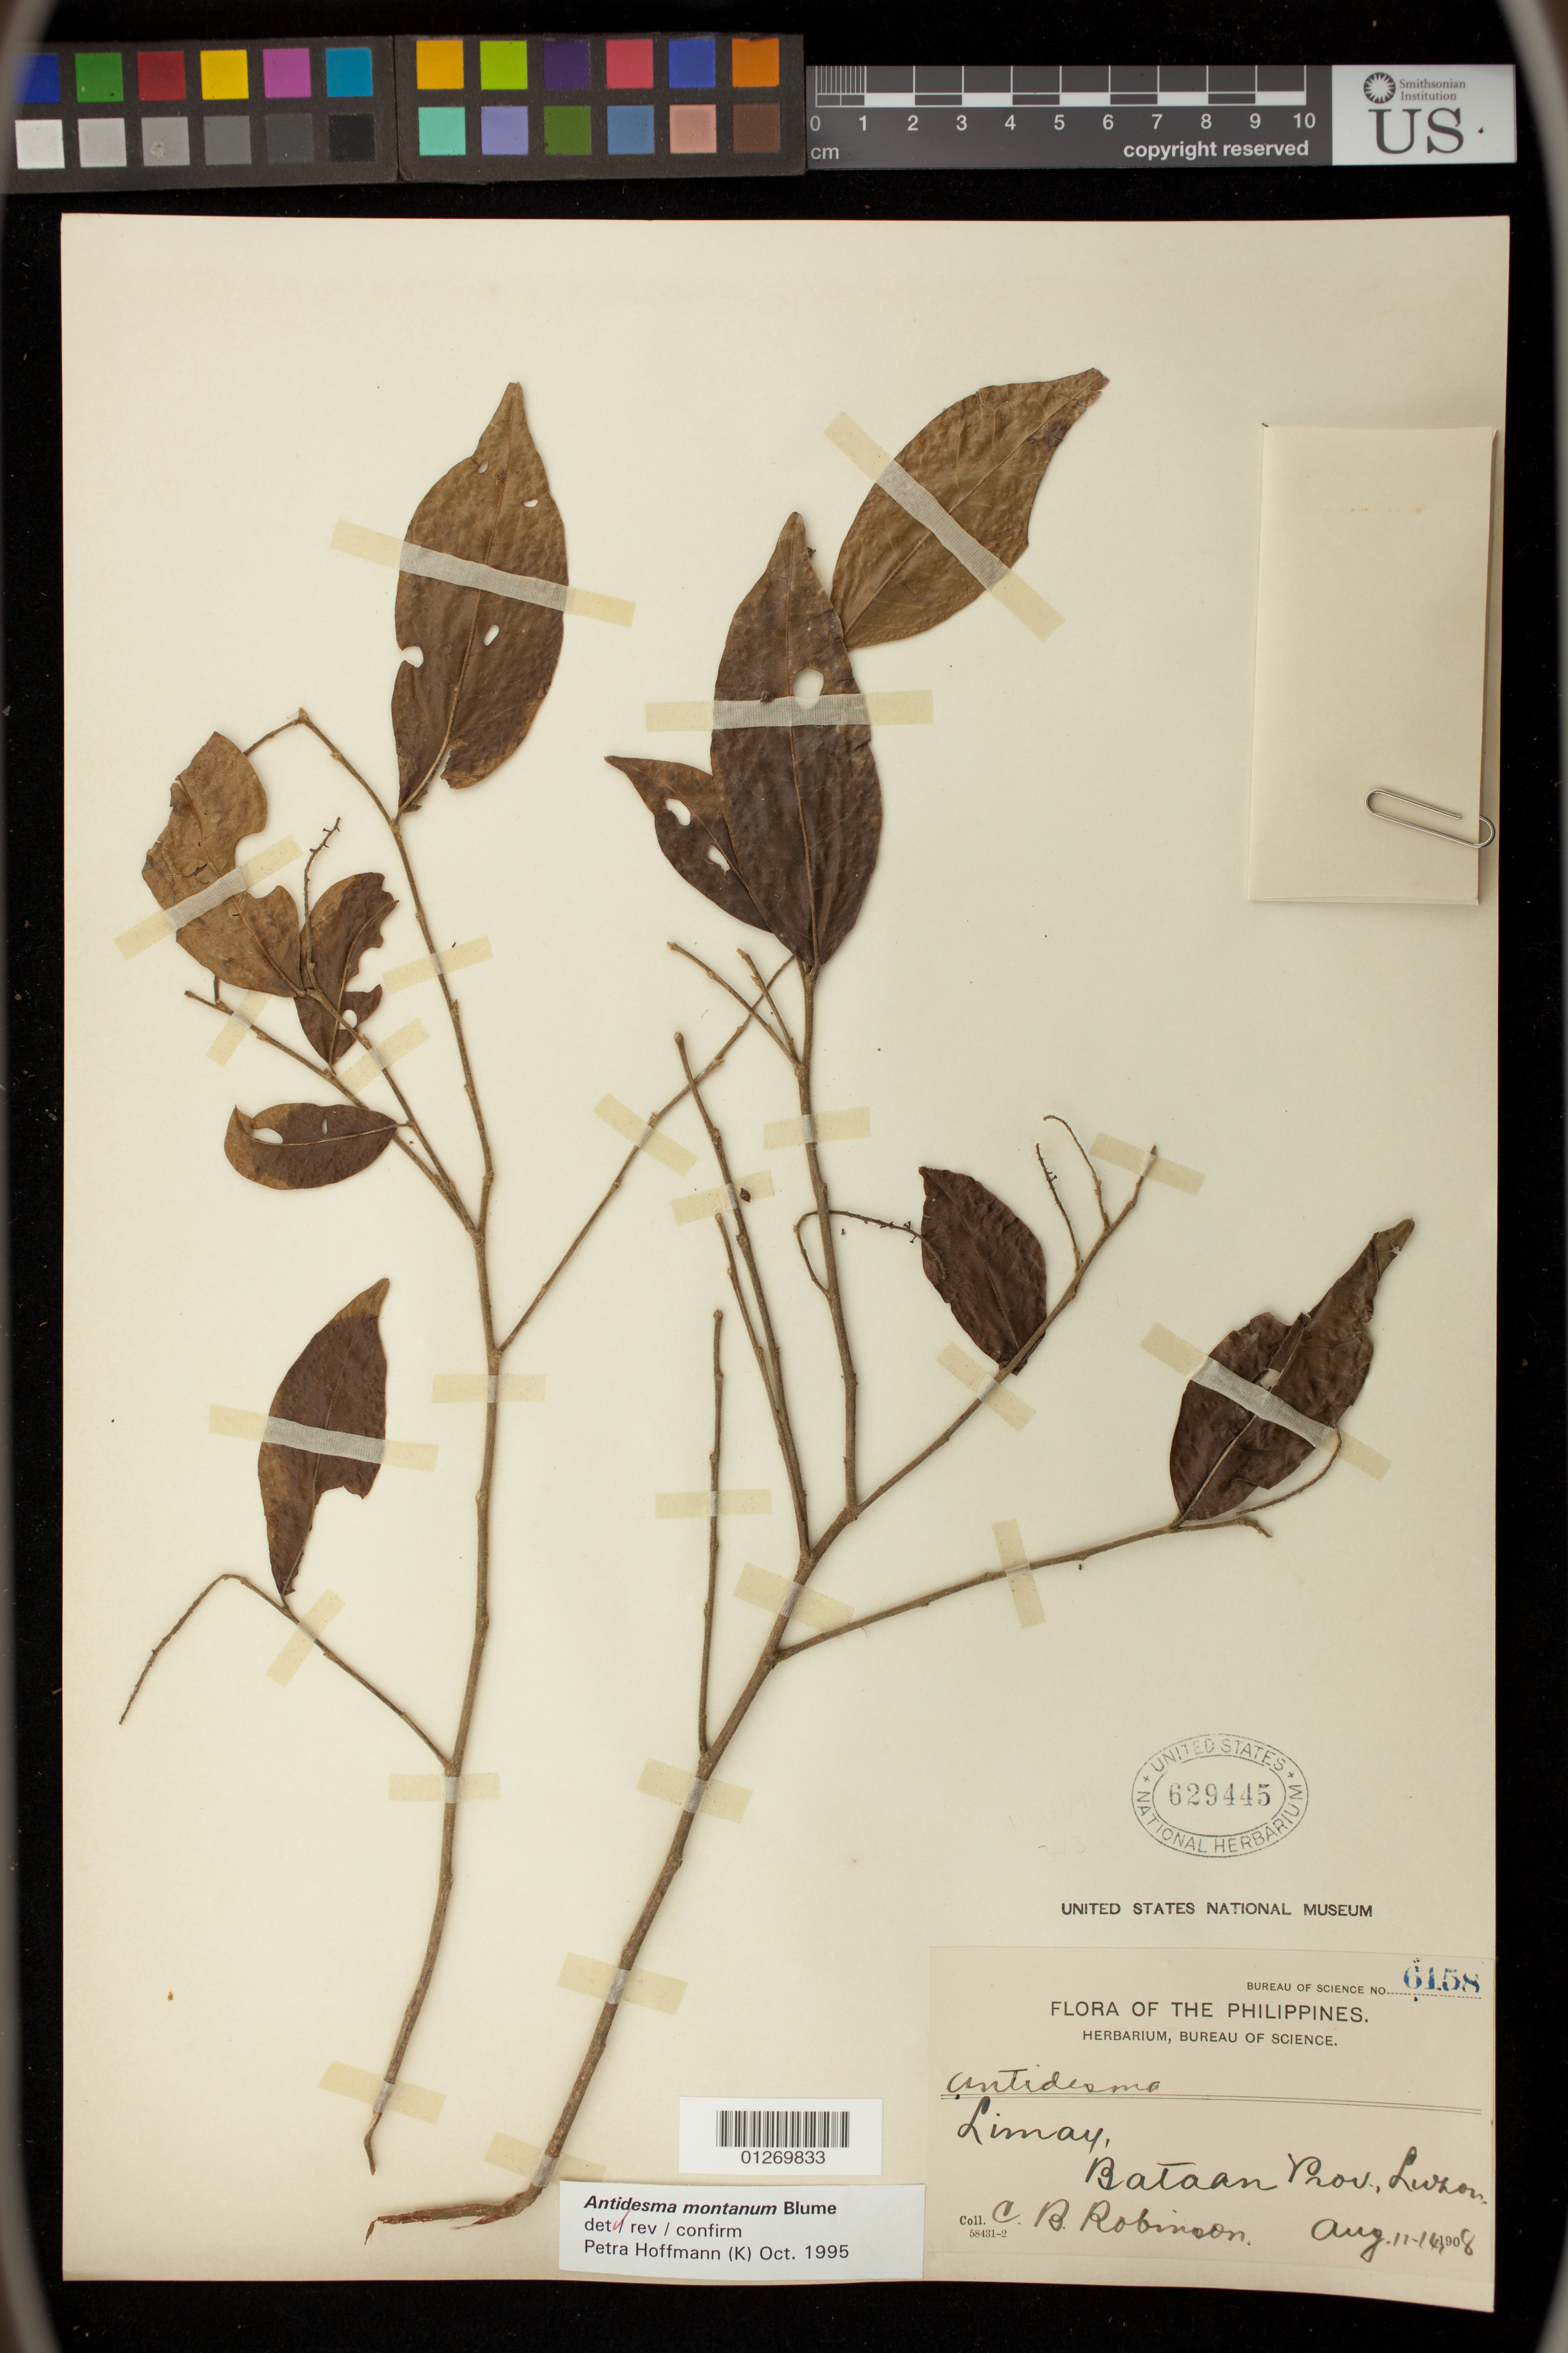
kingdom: Plantae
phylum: Tracheophyta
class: Magnoliopsida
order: Malpighiales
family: Phyllanthaceae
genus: Antidesma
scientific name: Antidesma montanum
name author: Blume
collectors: C. Robinson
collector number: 6158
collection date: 1908-08-11/1908-08-14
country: Philippines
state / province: Central Luzon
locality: Limay, Bataan Prov., Island of Luzon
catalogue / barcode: US 629445